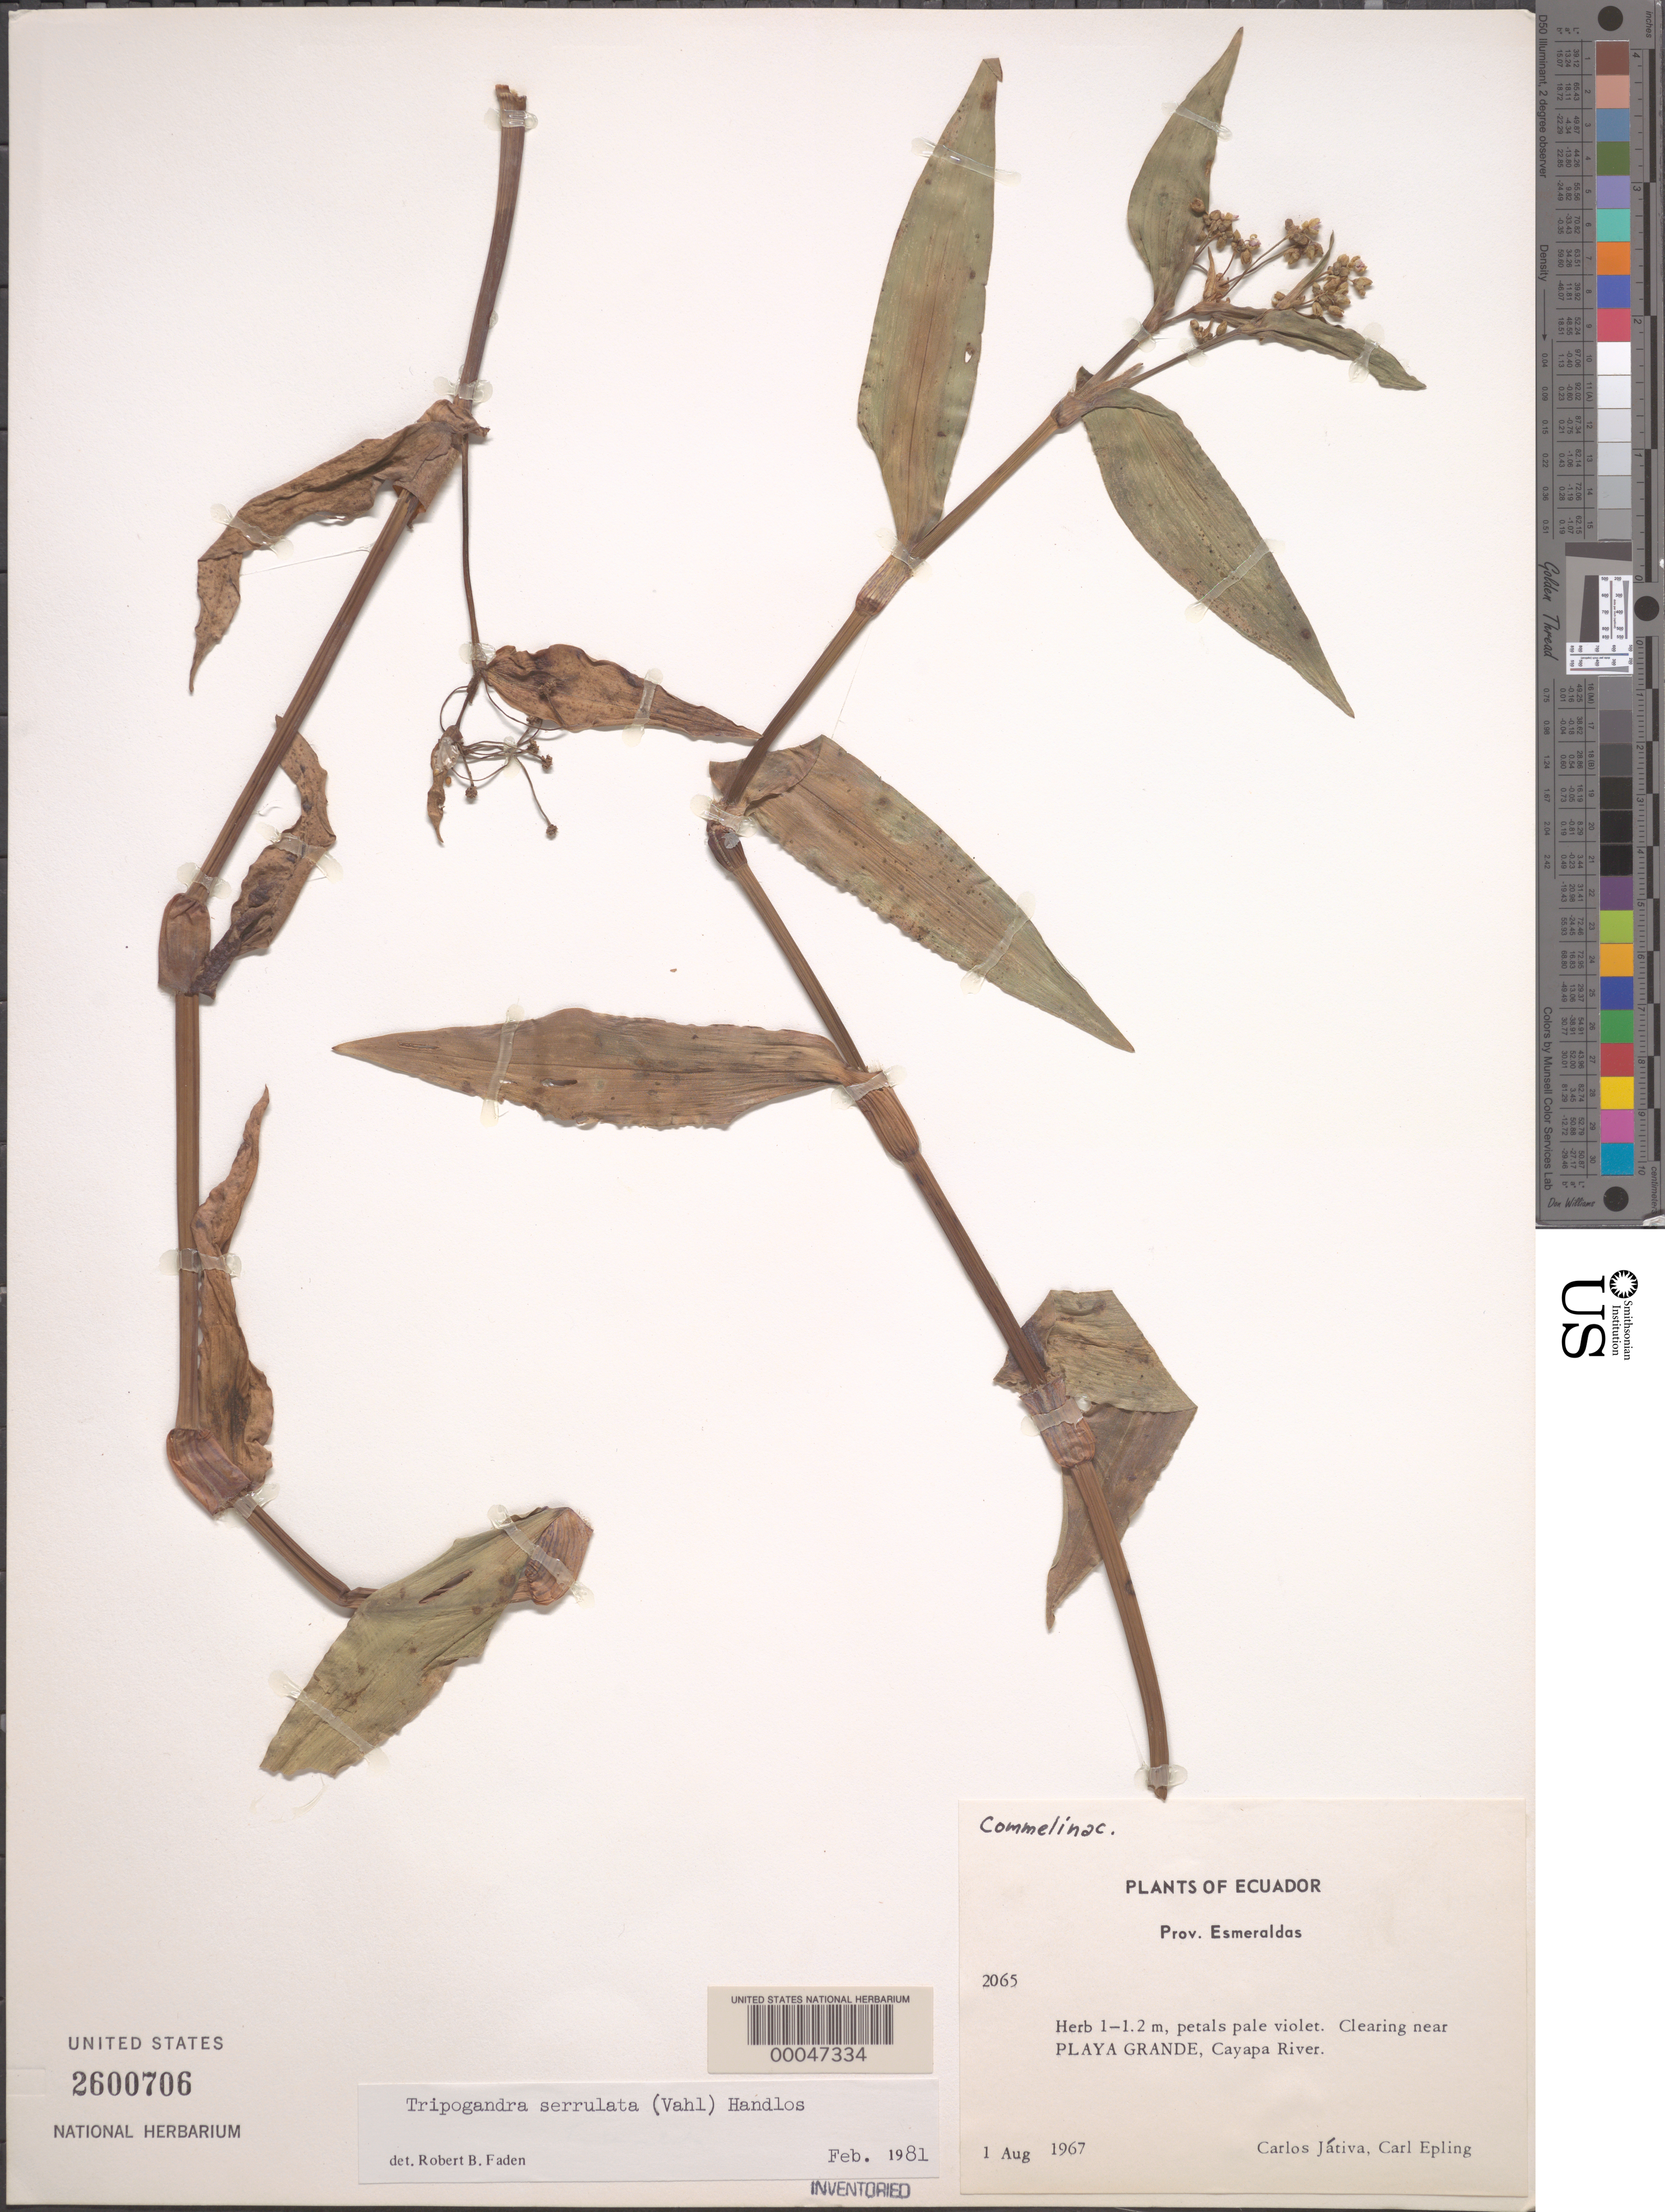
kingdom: Plantae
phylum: Tracheophyta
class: Liliopsida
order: Commelinales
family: Commelinaceae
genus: Tripogandra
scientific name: Tripogandra serrulata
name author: (Vahl) Handlos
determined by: Faden, Robert B., (US), Smithsonian Institution - National Museum of Natural History (UNITED STATES)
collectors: C. D. Játiva & C. C. Epling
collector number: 2065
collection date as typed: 01 Aug 1967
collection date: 1967-08-01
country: Ecuador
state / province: Esmeraldas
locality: Near Playa Grande, Cayapa River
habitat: Clearing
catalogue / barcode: US 2600706